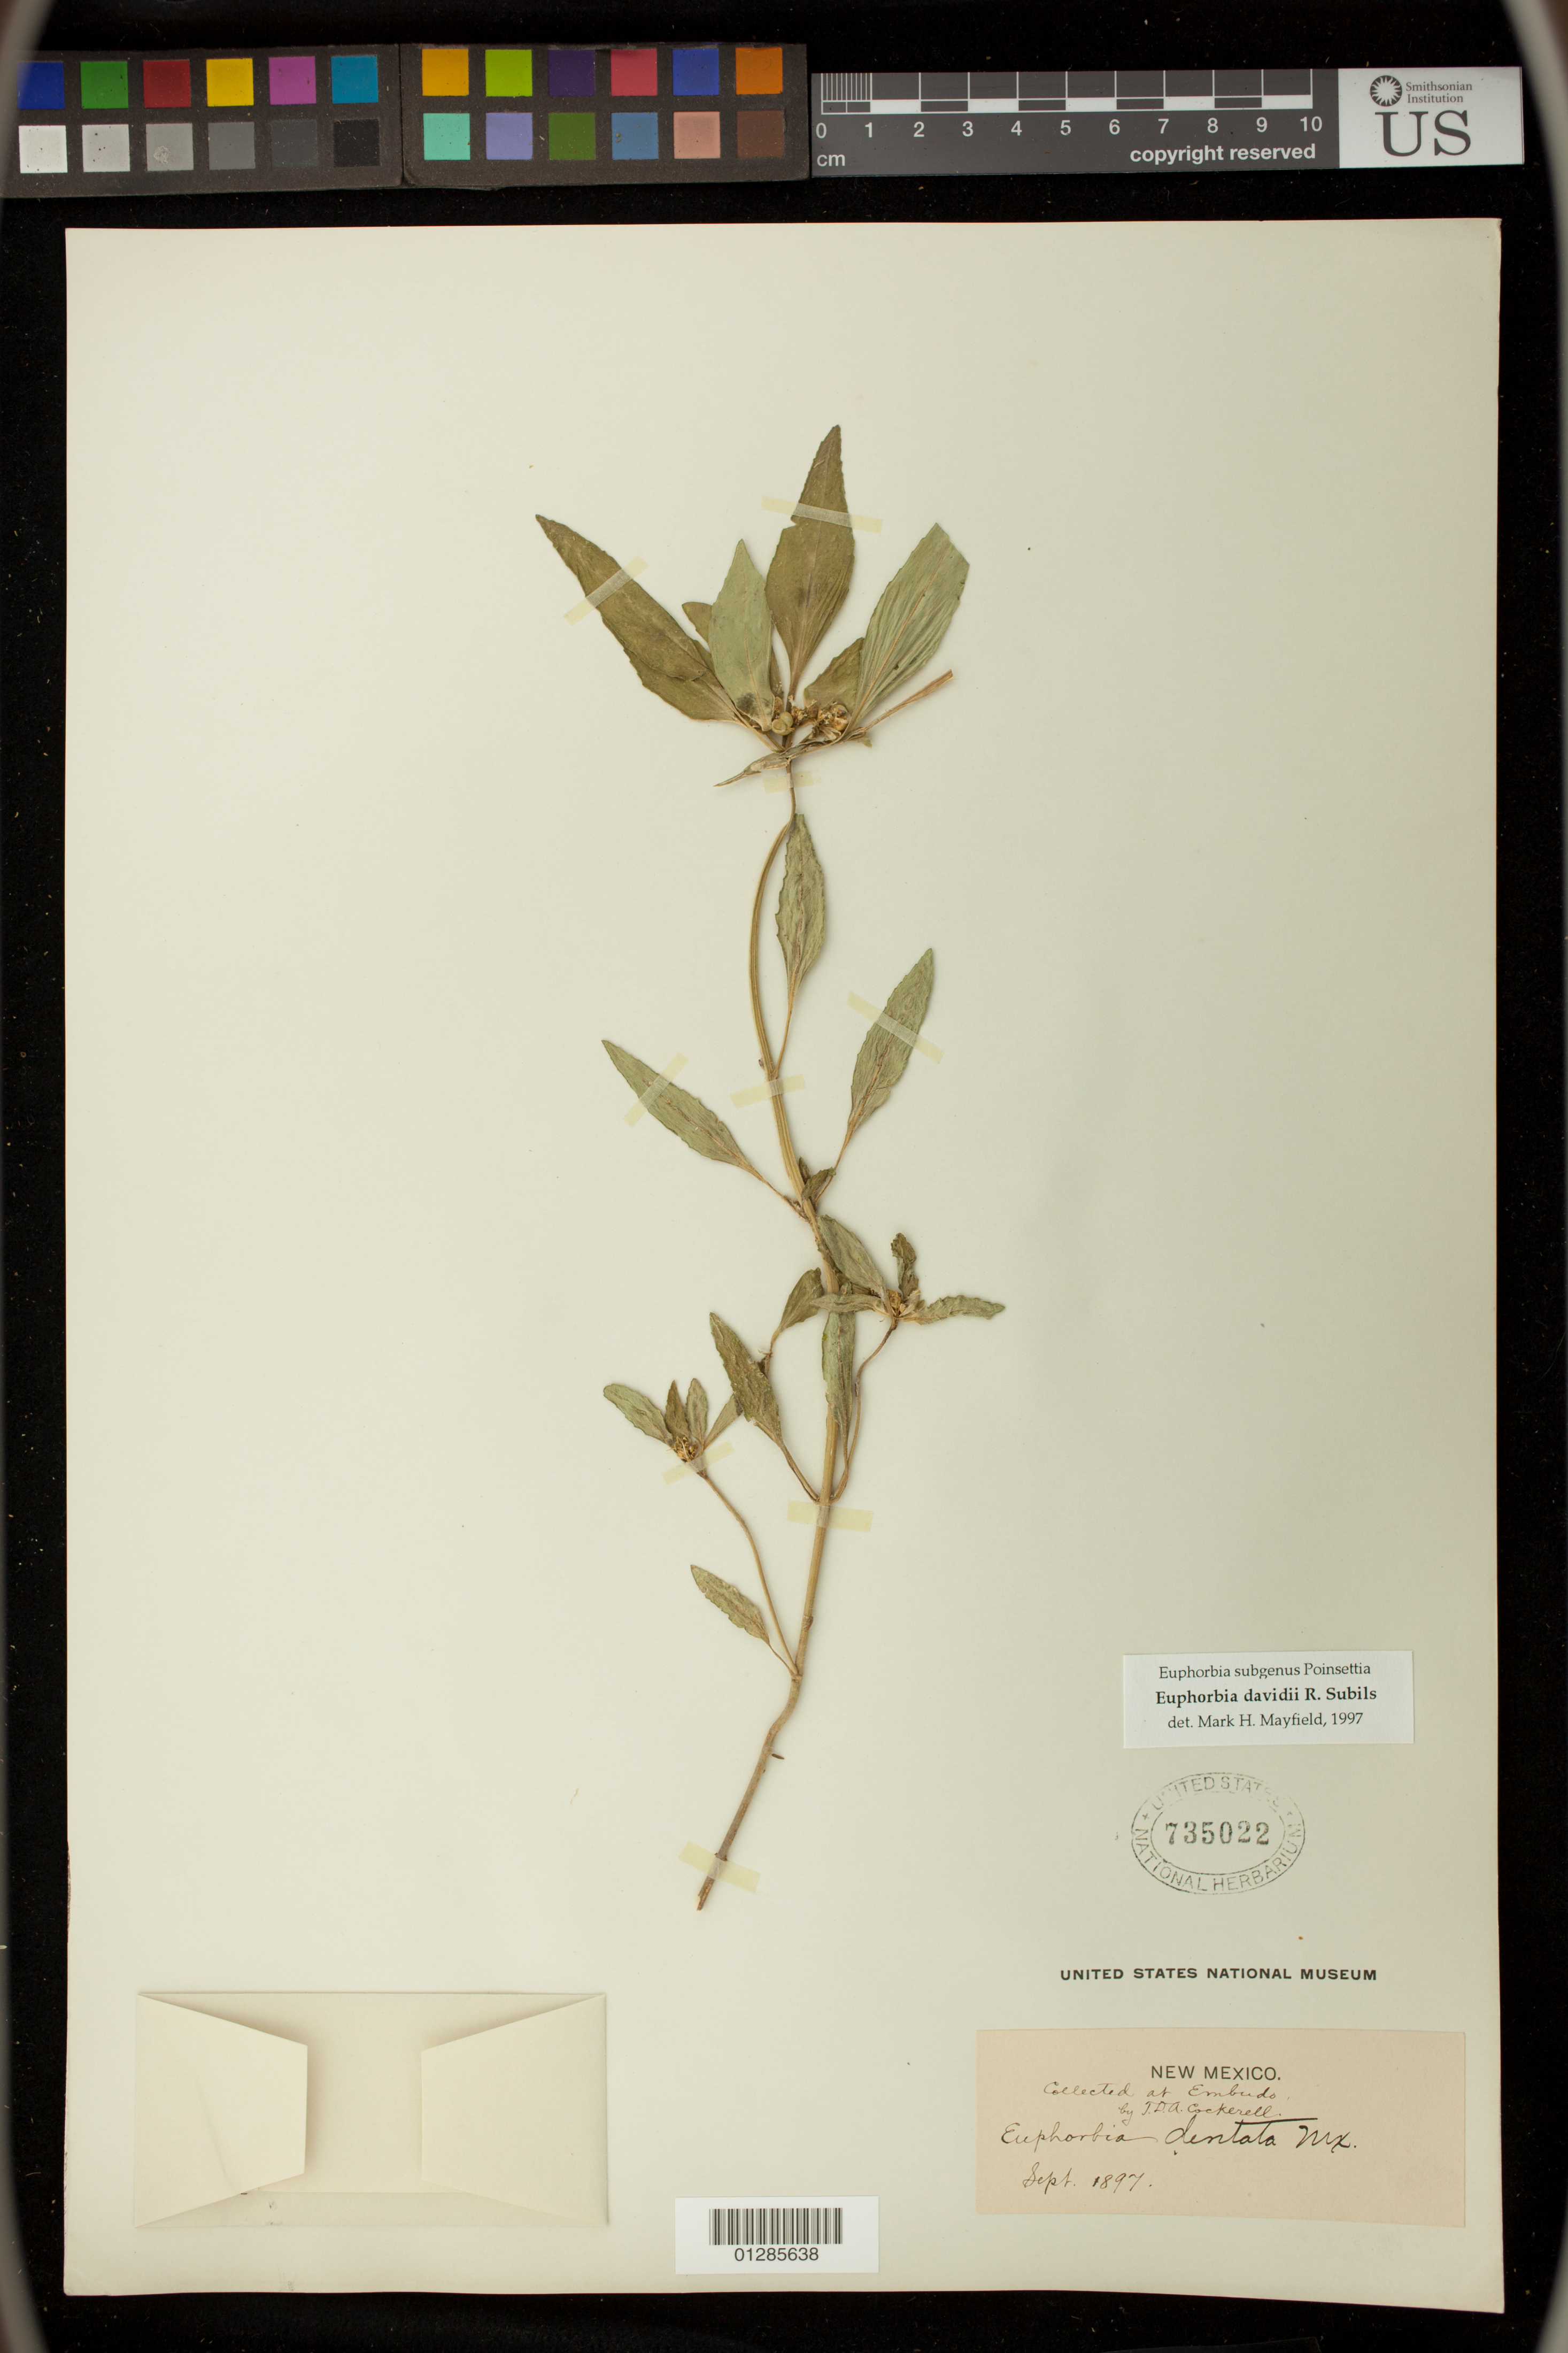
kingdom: Plantae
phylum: Tracheophyta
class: Magnoliopsida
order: Malpighiales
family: Euphorbiaceae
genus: Euphorbia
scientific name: Euphorbia davidii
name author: Subils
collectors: J. Cockerell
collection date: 1897-09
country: United States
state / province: New Mexico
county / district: Bernalillo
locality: Embudo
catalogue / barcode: US 735022